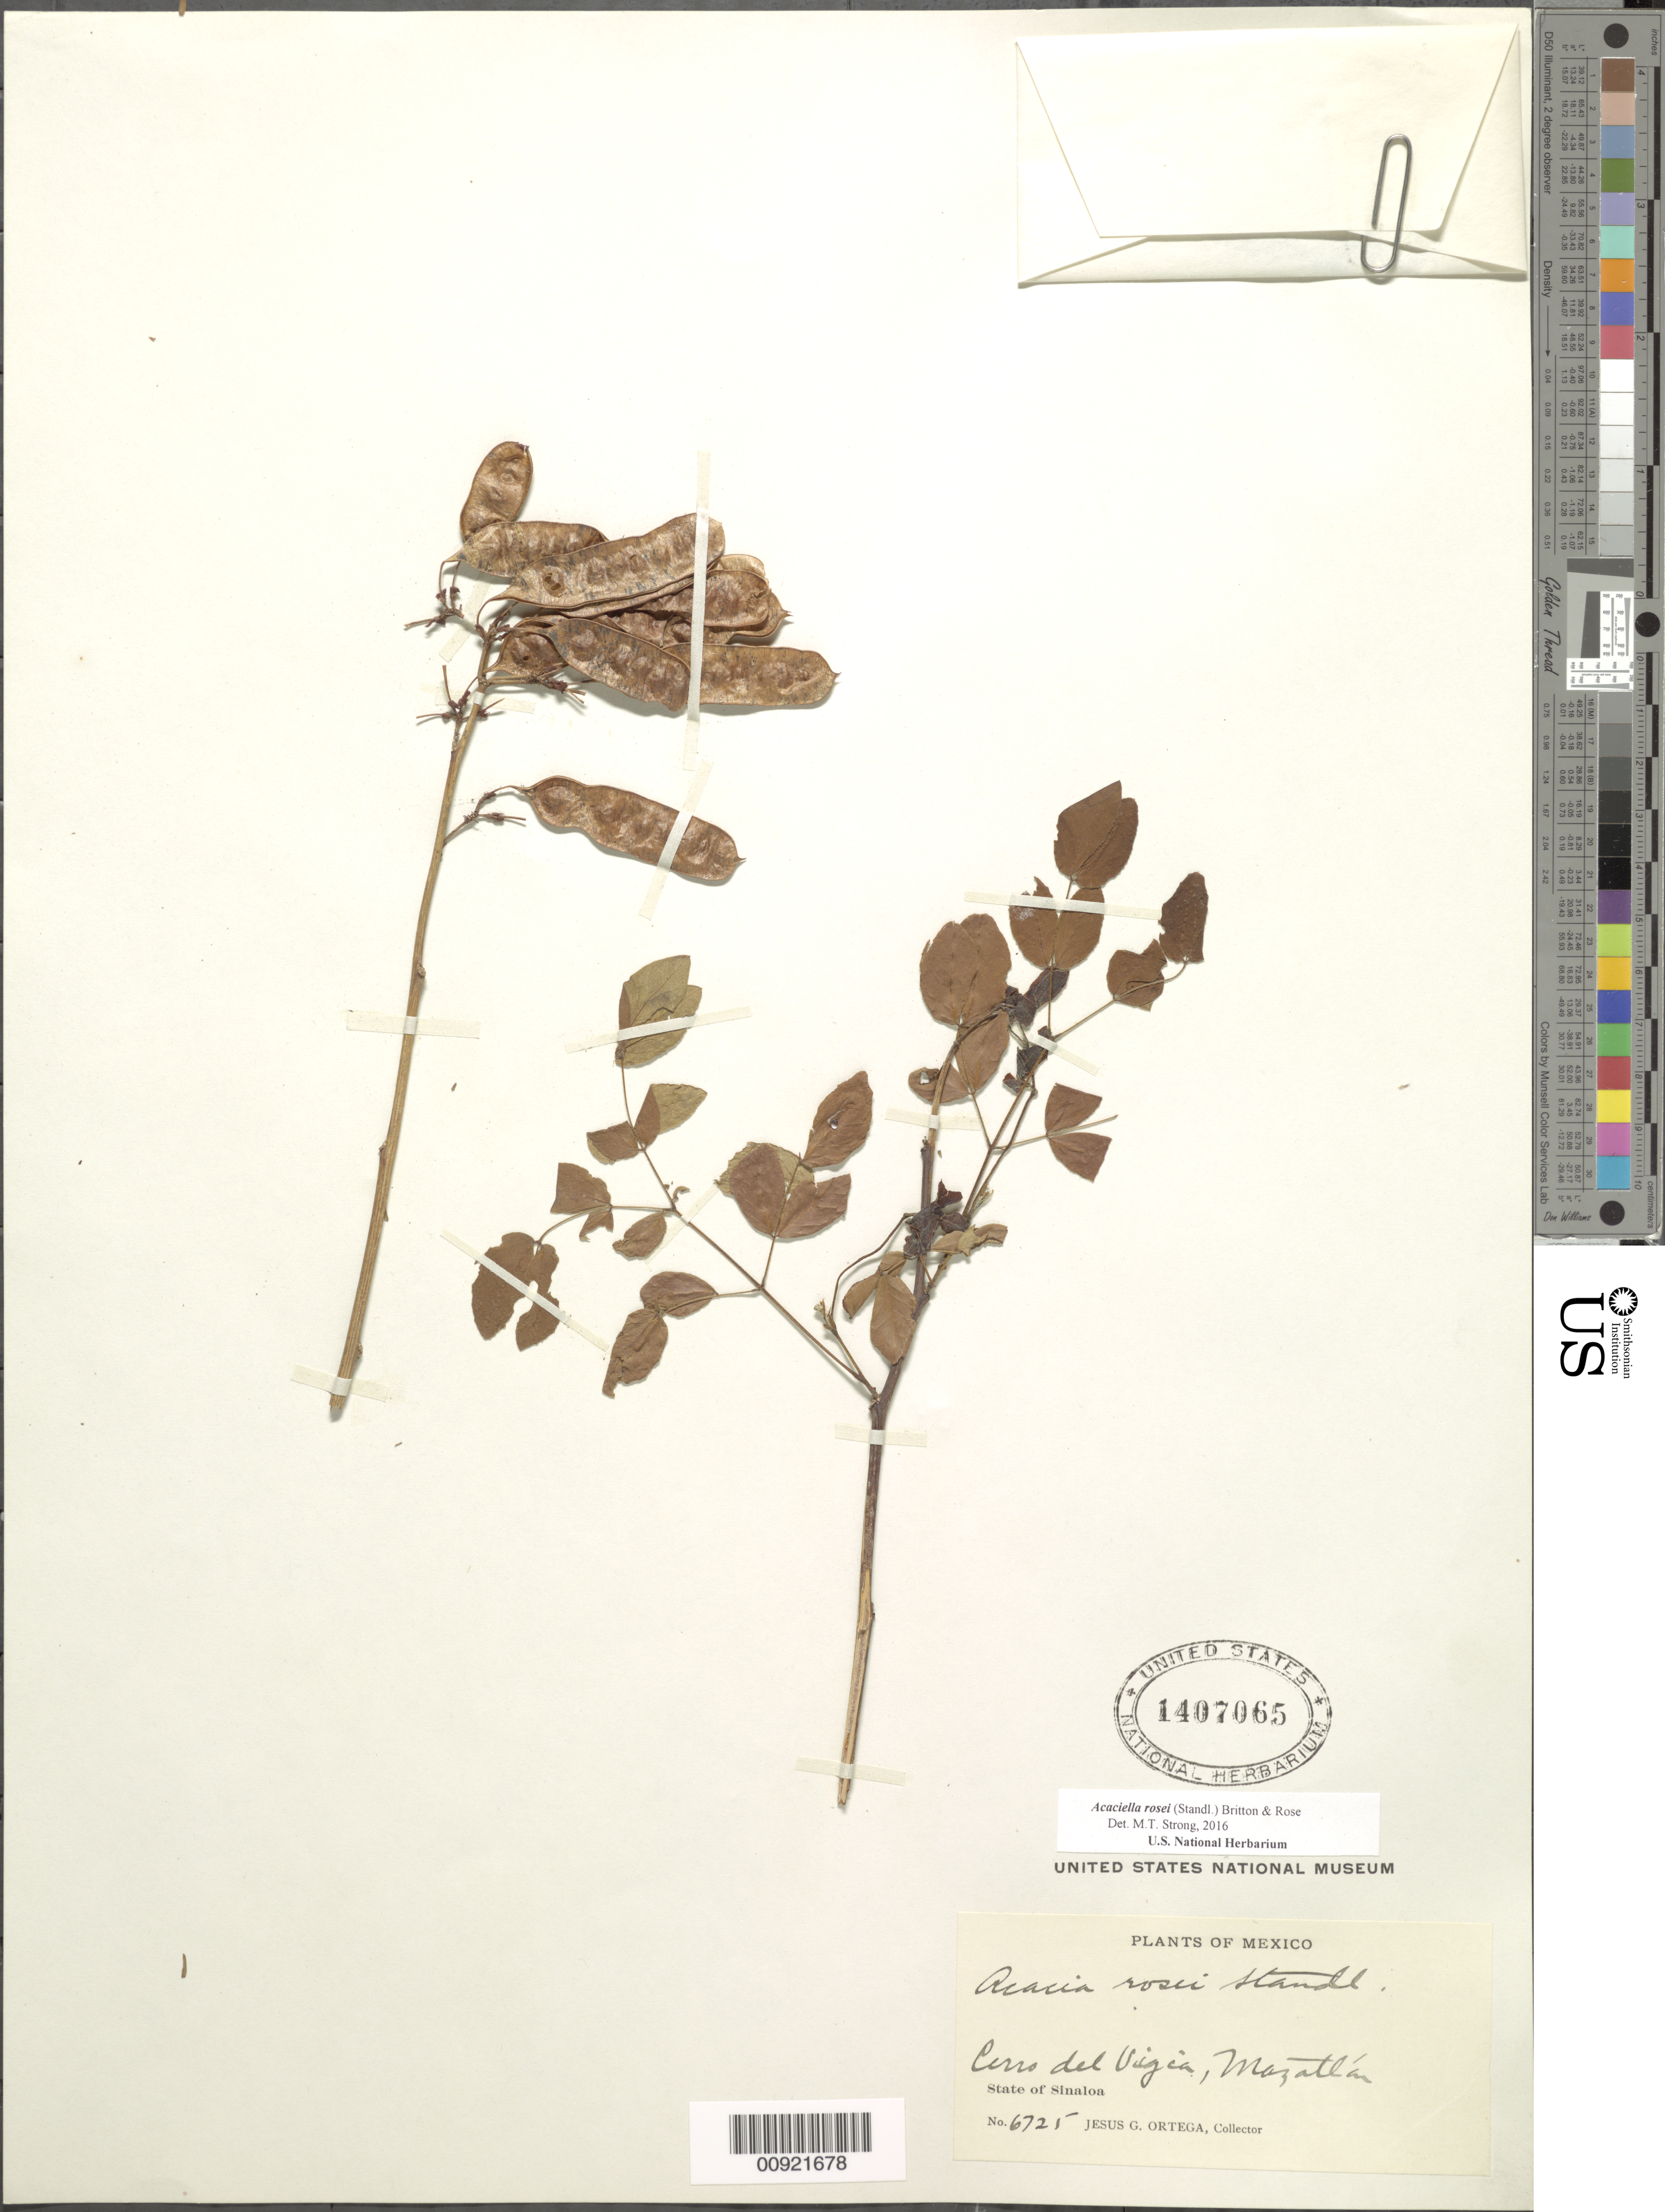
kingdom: Plantae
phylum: Tracheophyta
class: Magnoliopsida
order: Fabales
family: Fabaceae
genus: Acaciella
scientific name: Acaciella rosei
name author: (Standl.) Britton & Rose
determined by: Strong, M. T., (US), Smithsonian Institution - National Museum of Natural History (UNITED STATES)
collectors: J. Ortega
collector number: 6725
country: Mexico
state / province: Sinaloa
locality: Cerro del Vigia, Mazatlán, State of Sinaloa.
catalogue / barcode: US 1407065